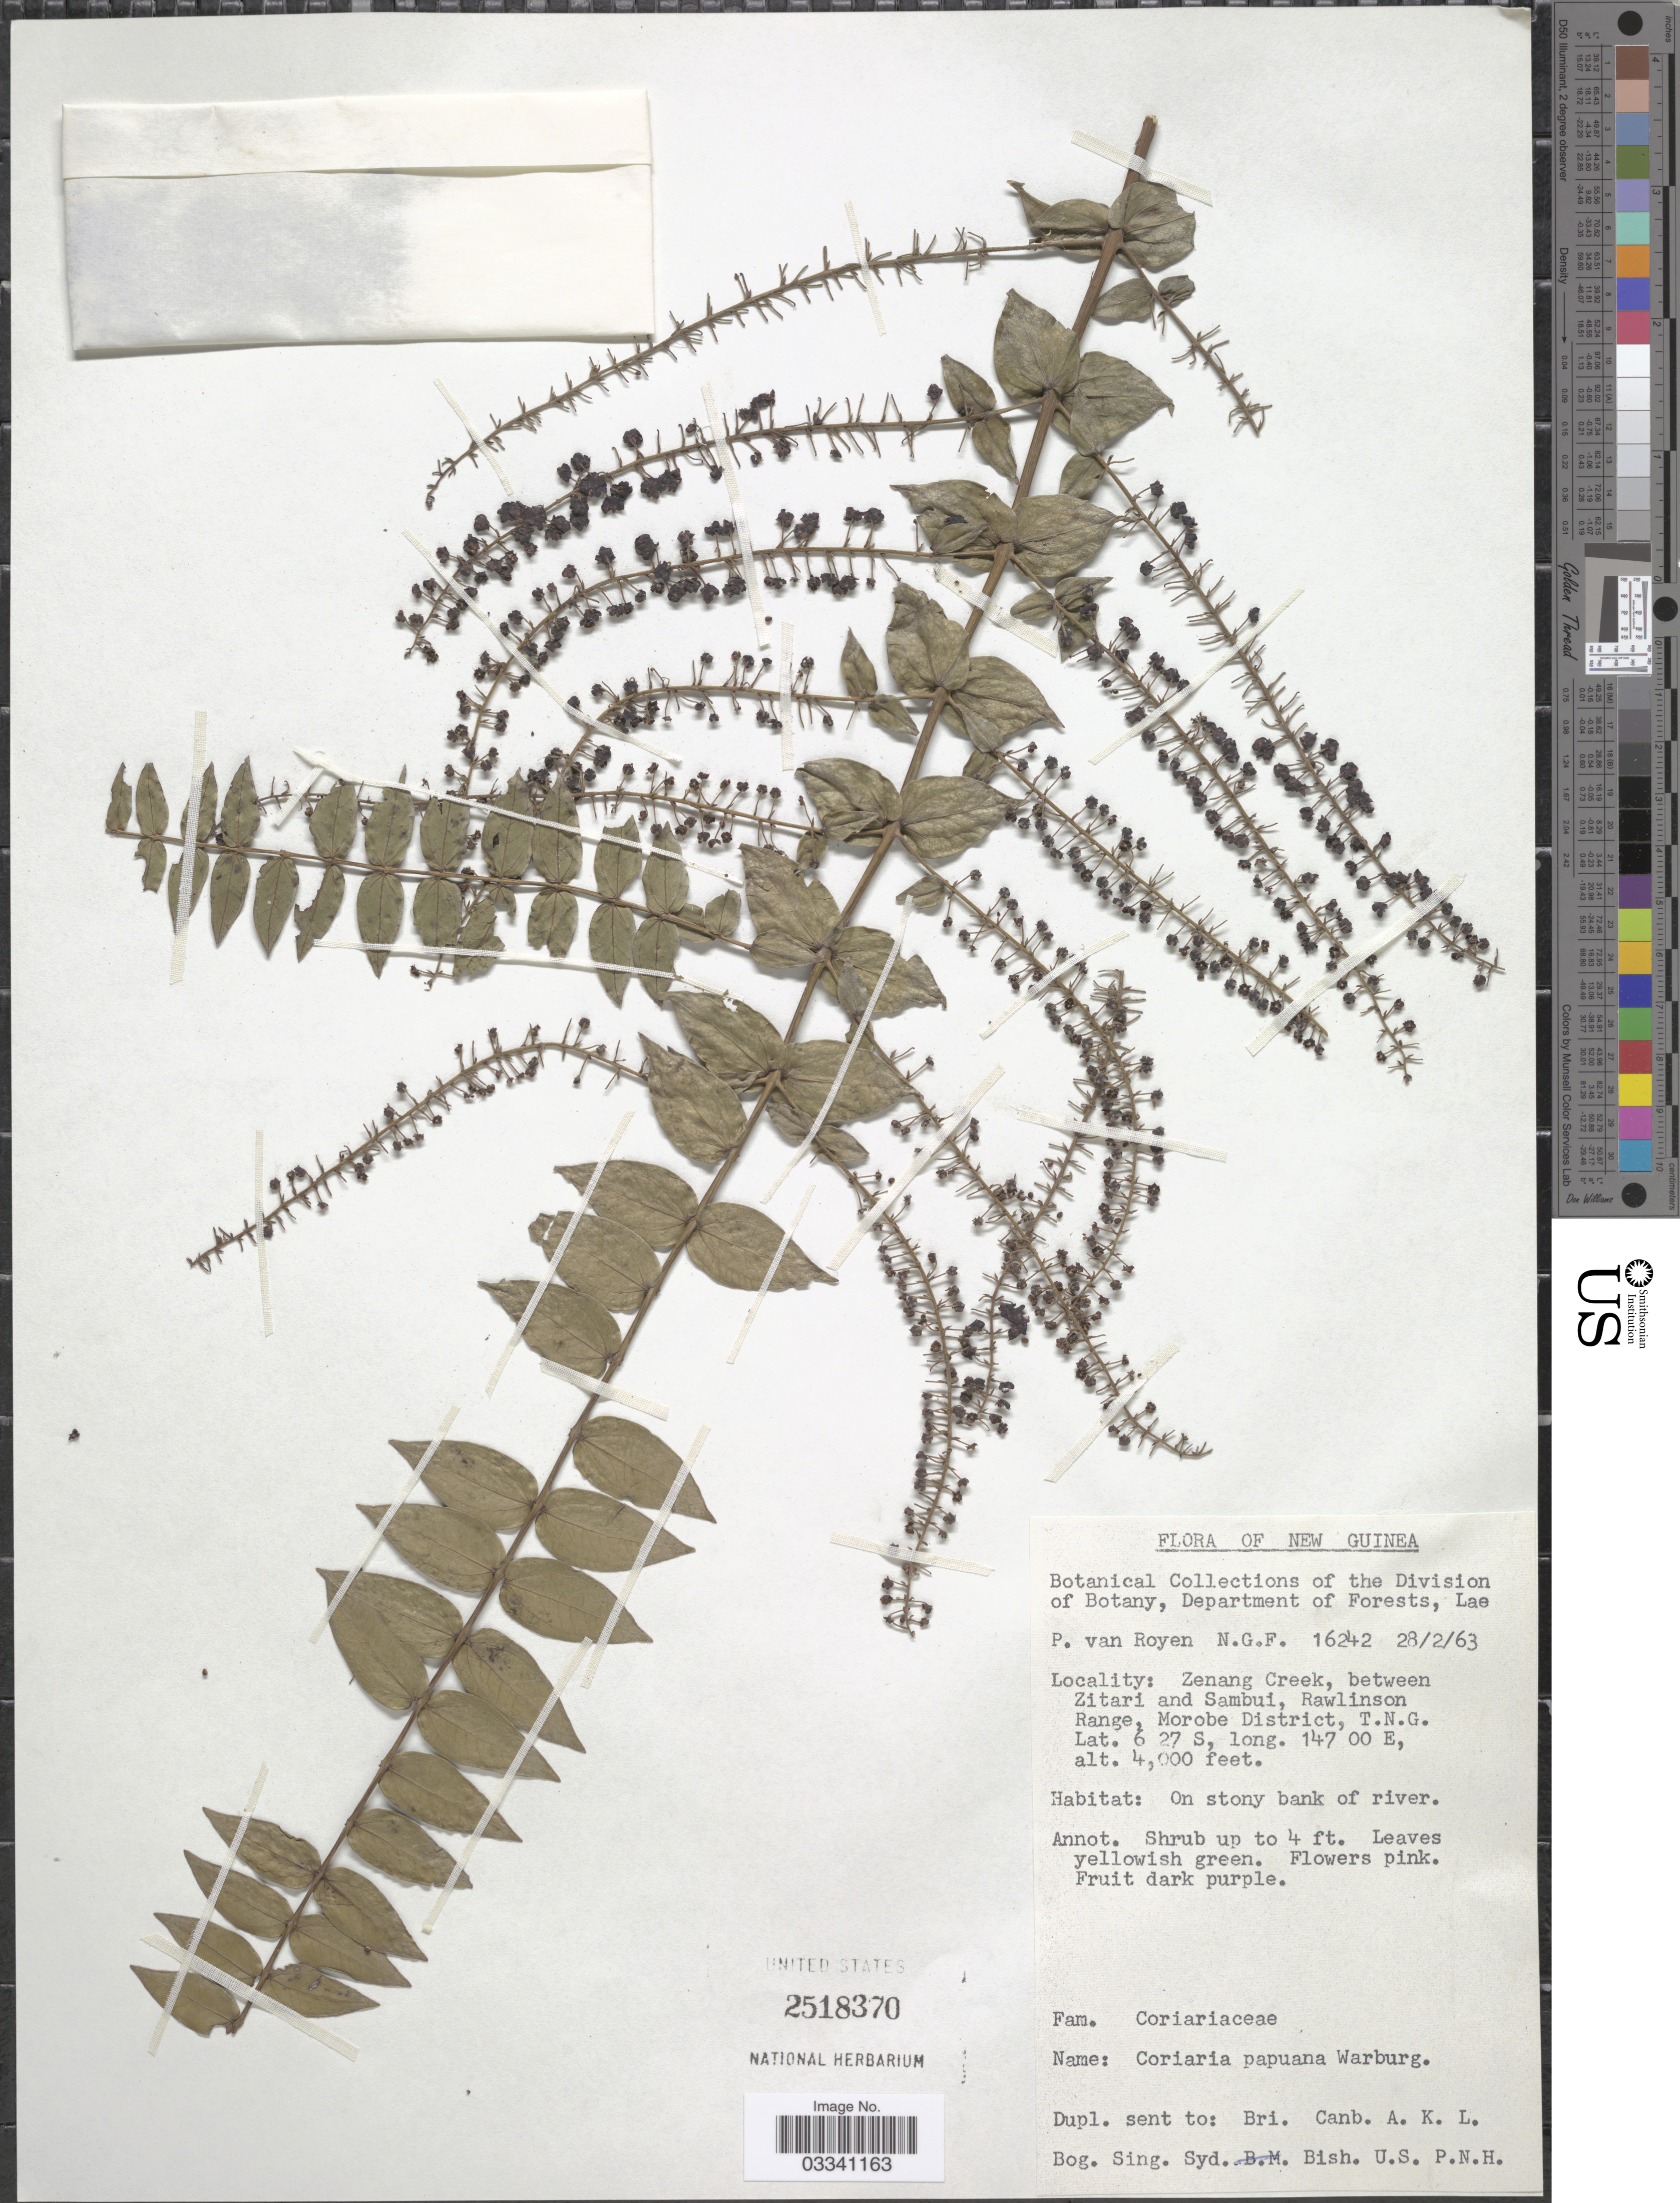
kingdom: Plantae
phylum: Tracheophyta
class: Magnoliopsida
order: Cucurbitales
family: Coriariaceae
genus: Coriaria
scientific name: Coriaria ruscifolia subsp. microphylla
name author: (Poir.) L.E. Skog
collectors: P. van Royen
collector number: N.G.F. 16242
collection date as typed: Transcribed d/m/y: 28/2/63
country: Papua New Guinea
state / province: Morobe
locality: New Guinea. Zenang Creek, between Zitari and Sambui, Rawlinson Range, Morobe District.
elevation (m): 1219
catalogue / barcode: US 2518370